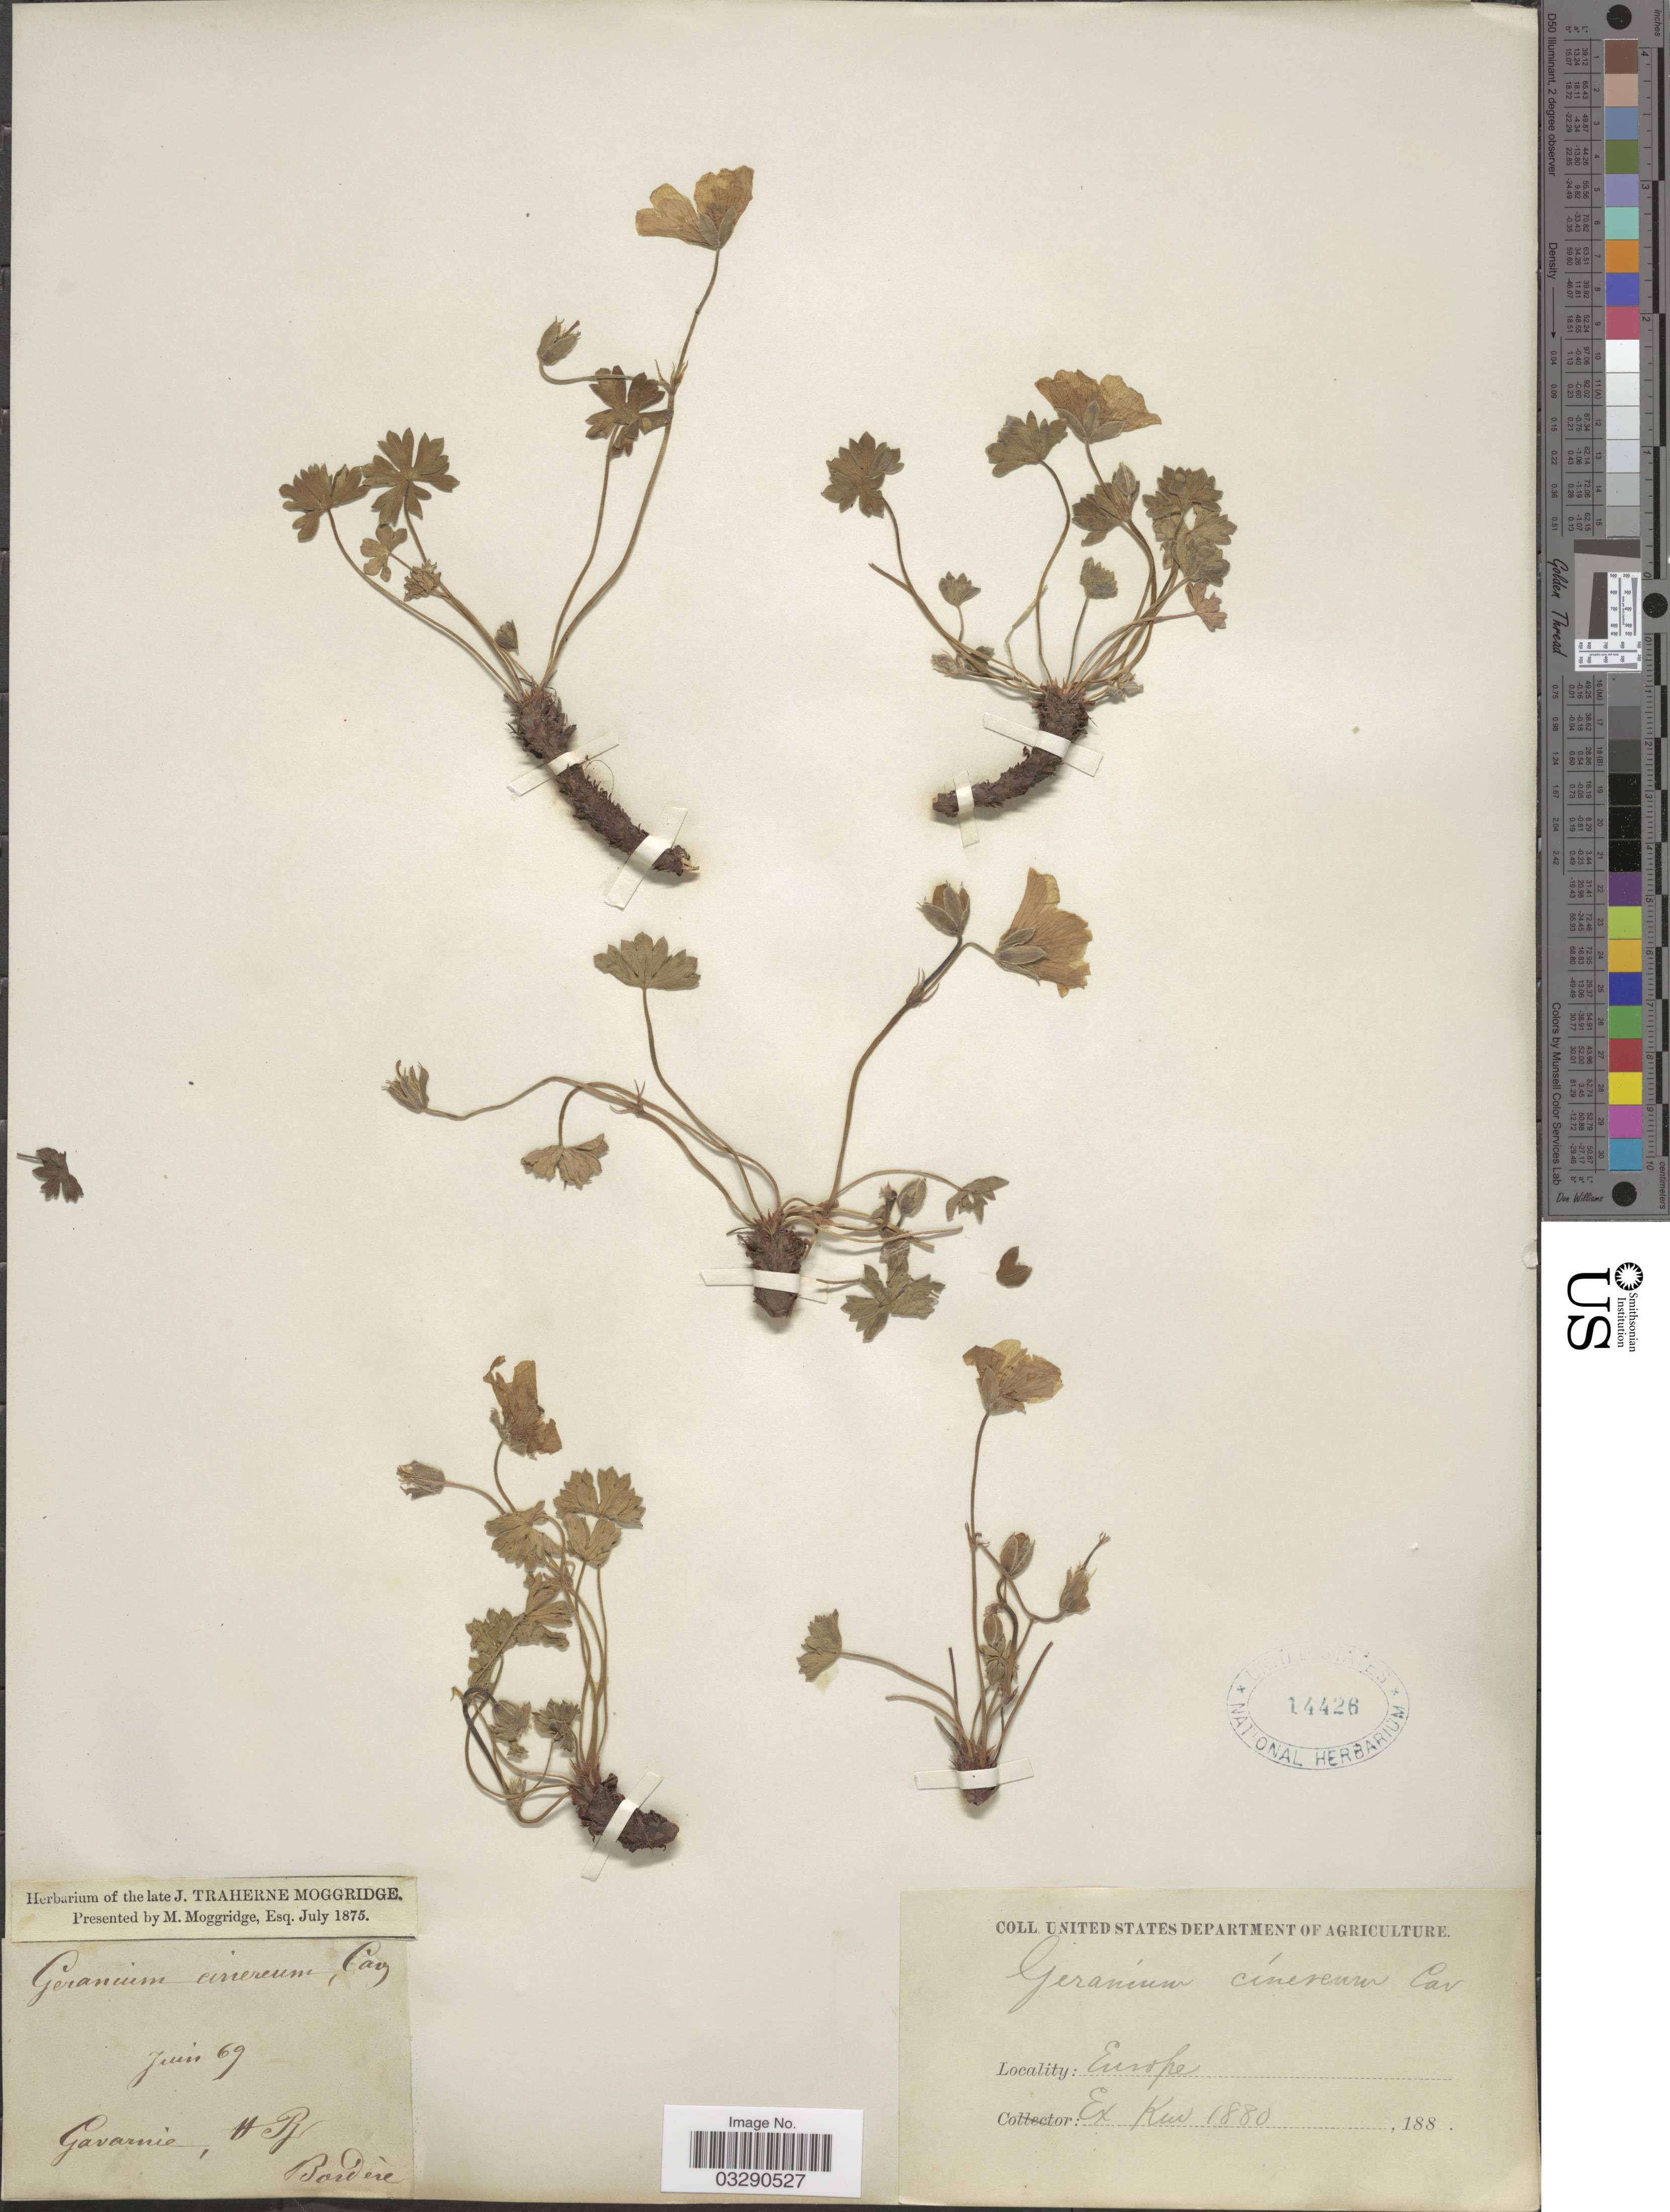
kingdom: Plantae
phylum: Tracheophyta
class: Magnoliopsida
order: Geraniales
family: Geraniaceae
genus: Geranium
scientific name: Geranium cinereum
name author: Cav.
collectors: -. Bordère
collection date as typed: Transcribed d/m/y: /6/69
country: France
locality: Europe. Gavarnie, H Py.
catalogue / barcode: US 14426